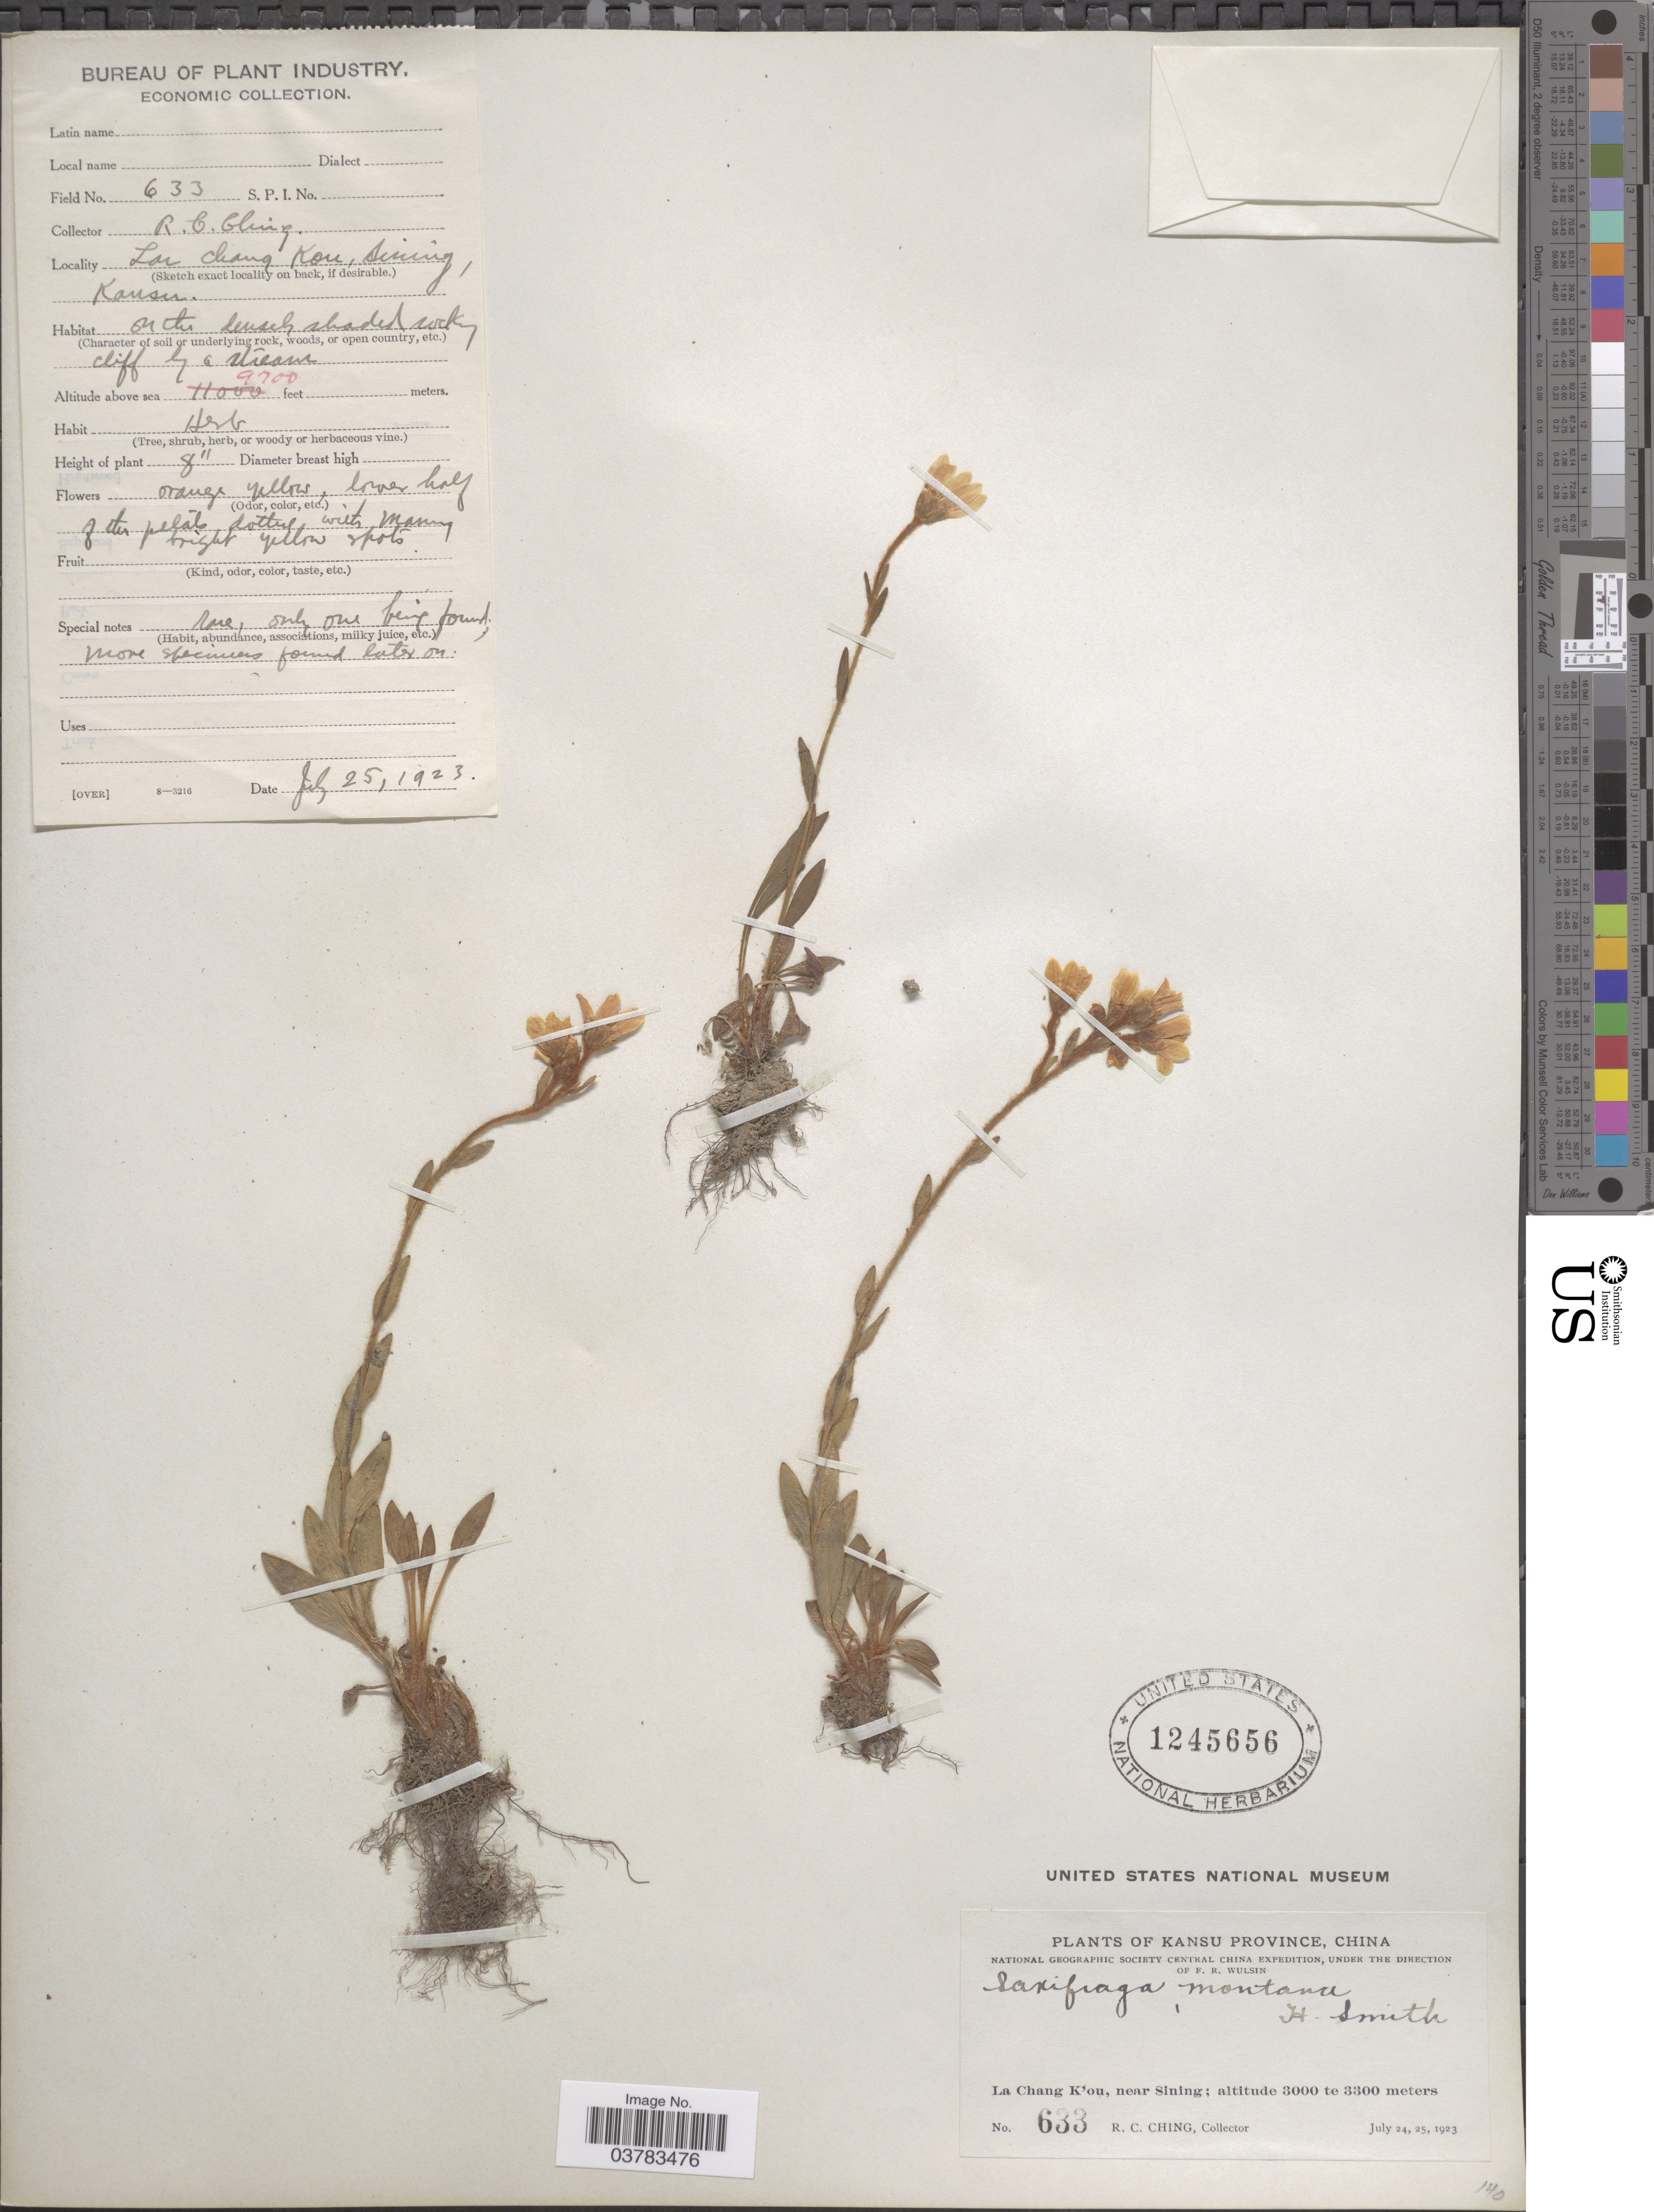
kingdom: Plantae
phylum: Tracheophyta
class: Magnoliopsida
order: Saxifragales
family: Saxifragaceae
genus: Saxifraga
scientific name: Saxifraga sinomontana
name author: J.T. Pan & Gornall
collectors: R. C. Ching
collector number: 633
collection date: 1923-07-25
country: China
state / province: Gansu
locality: Kansu Province. National Geographic Society Central China Expedition. La Chang K'ou, near Sining.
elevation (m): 2957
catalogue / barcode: US 1245656